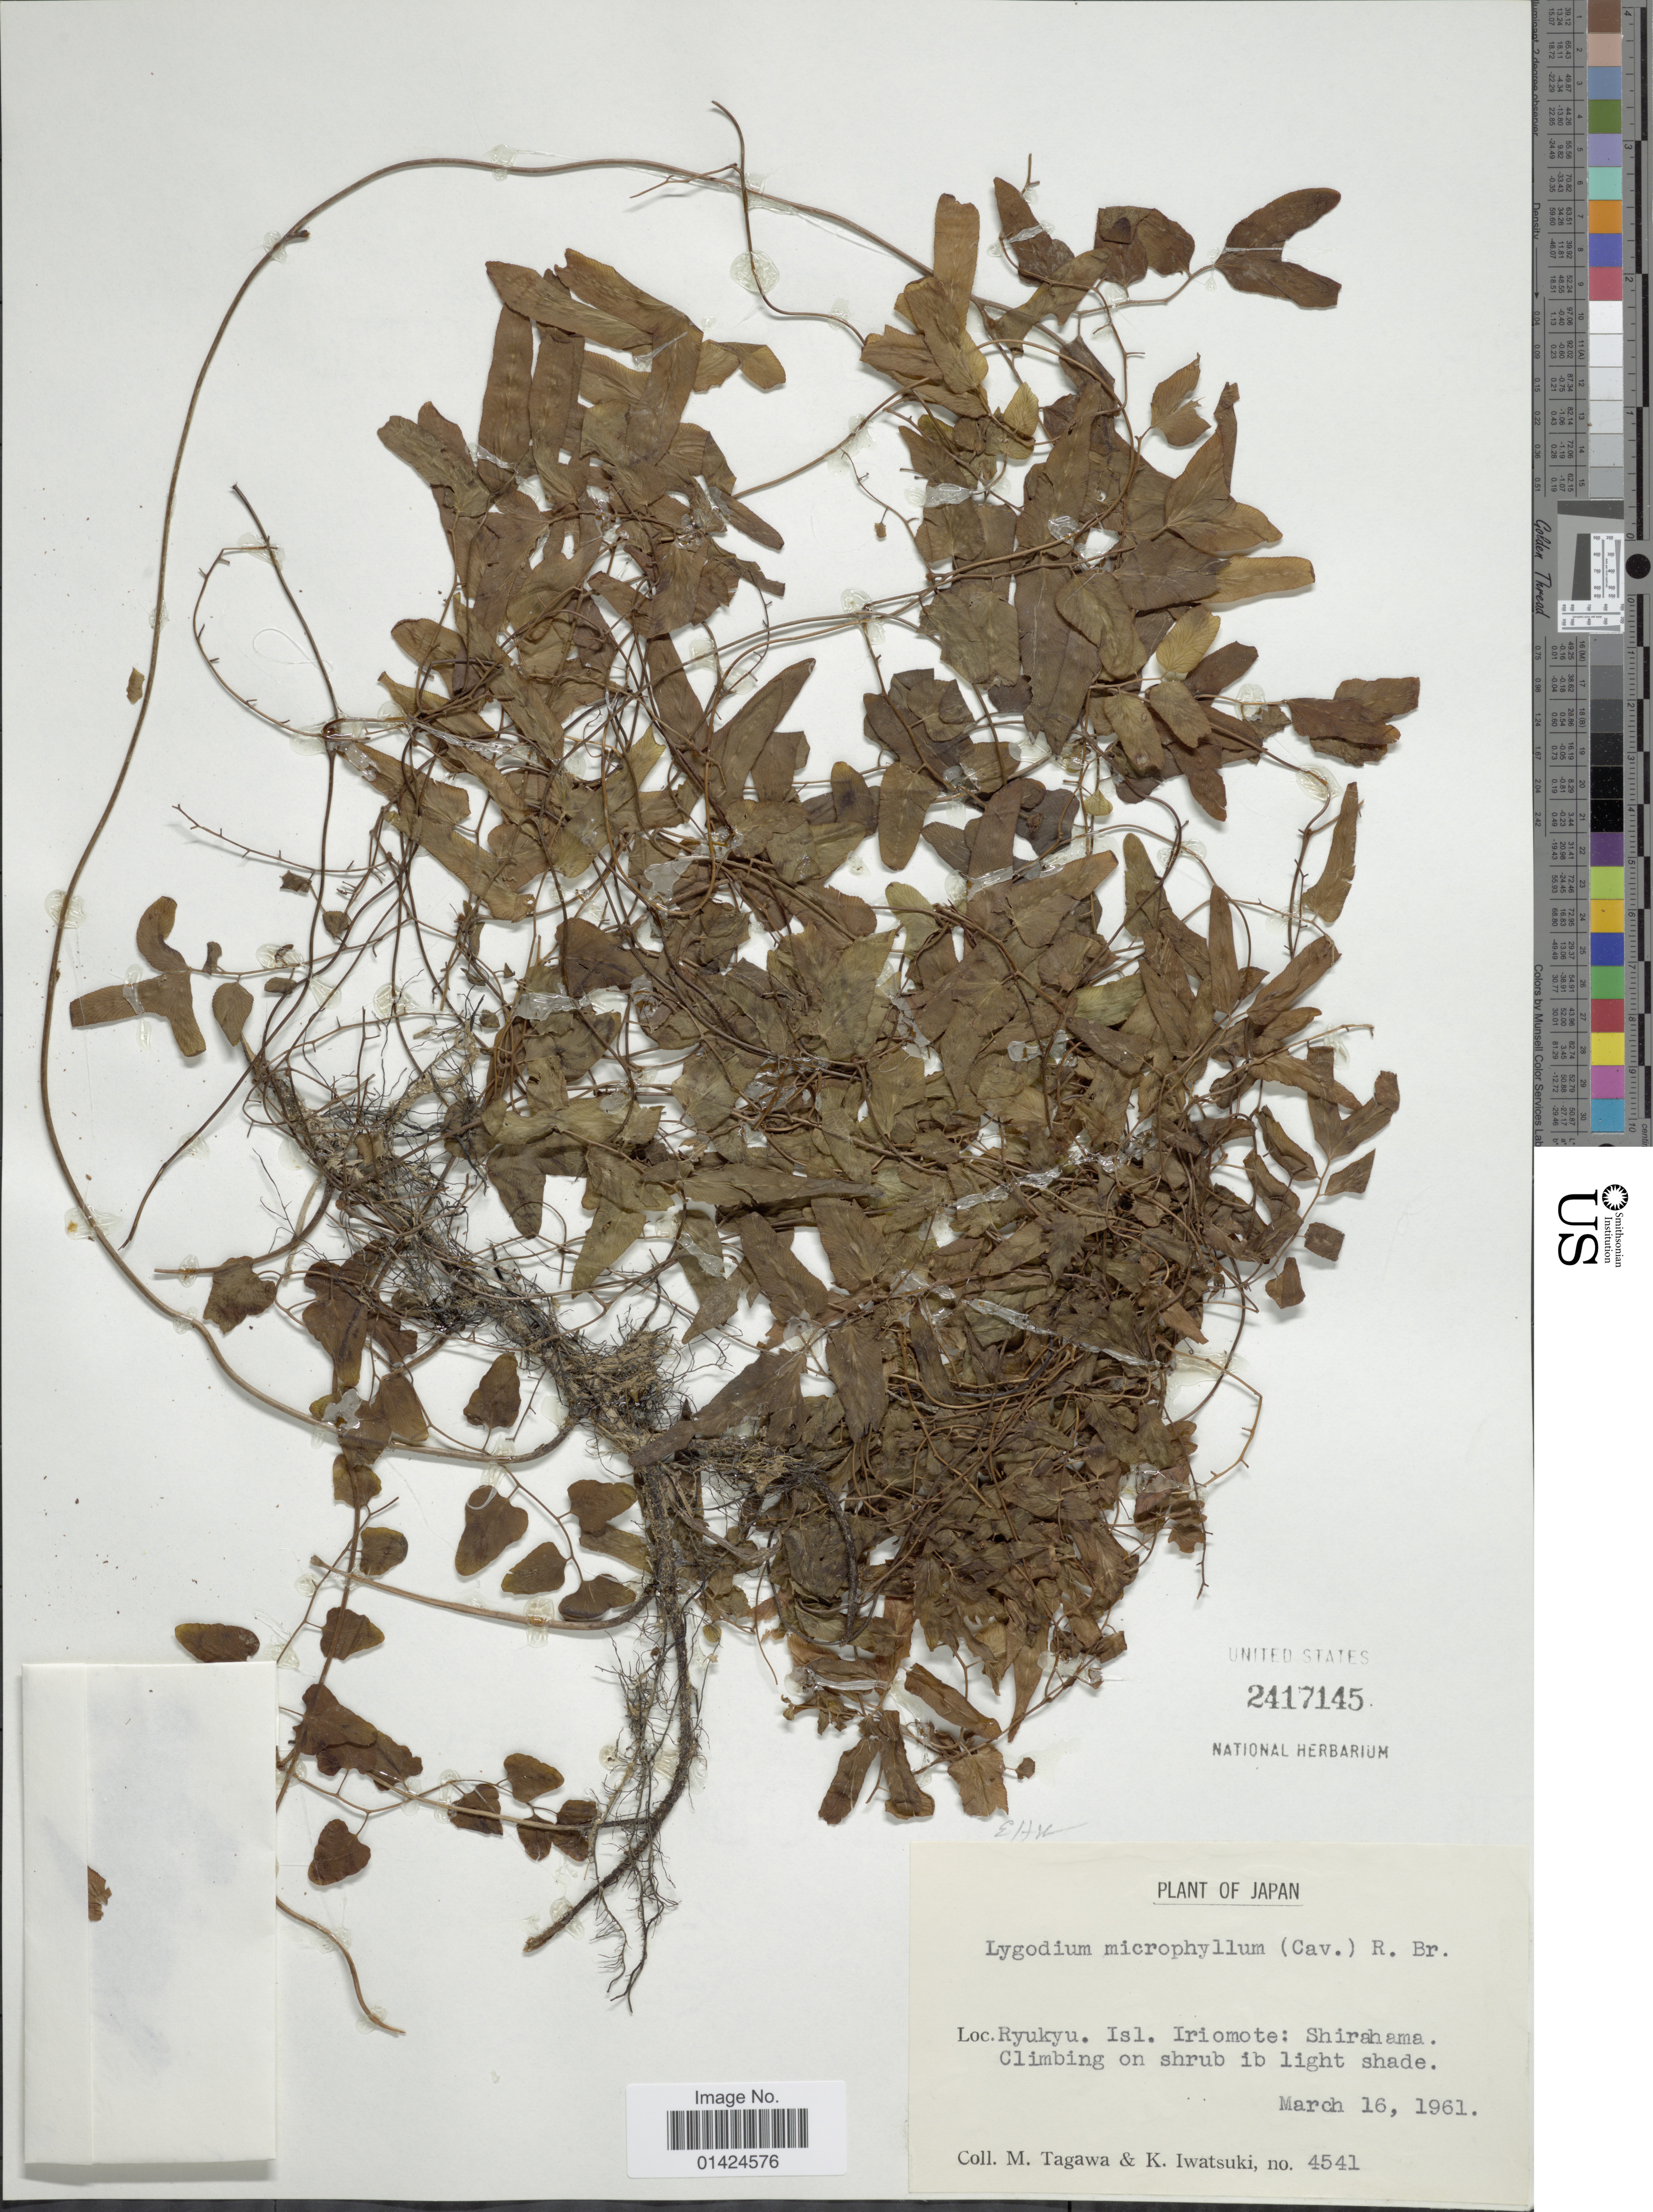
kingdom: Plantae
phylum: Tracheophyta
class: Polypodiopsida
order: Schizaeales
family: Lygodiaceae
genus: Lygodium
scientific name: Lygodium microphyllum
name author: (Cav.) R. Br.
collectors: M. Tagawa & K. Iwatsuki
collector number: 4541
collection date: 1961-03-16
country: Japan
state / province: Okinawa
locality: Ryukyu. Isl. Iriomote: Shirahama.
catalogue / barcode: US 2417145